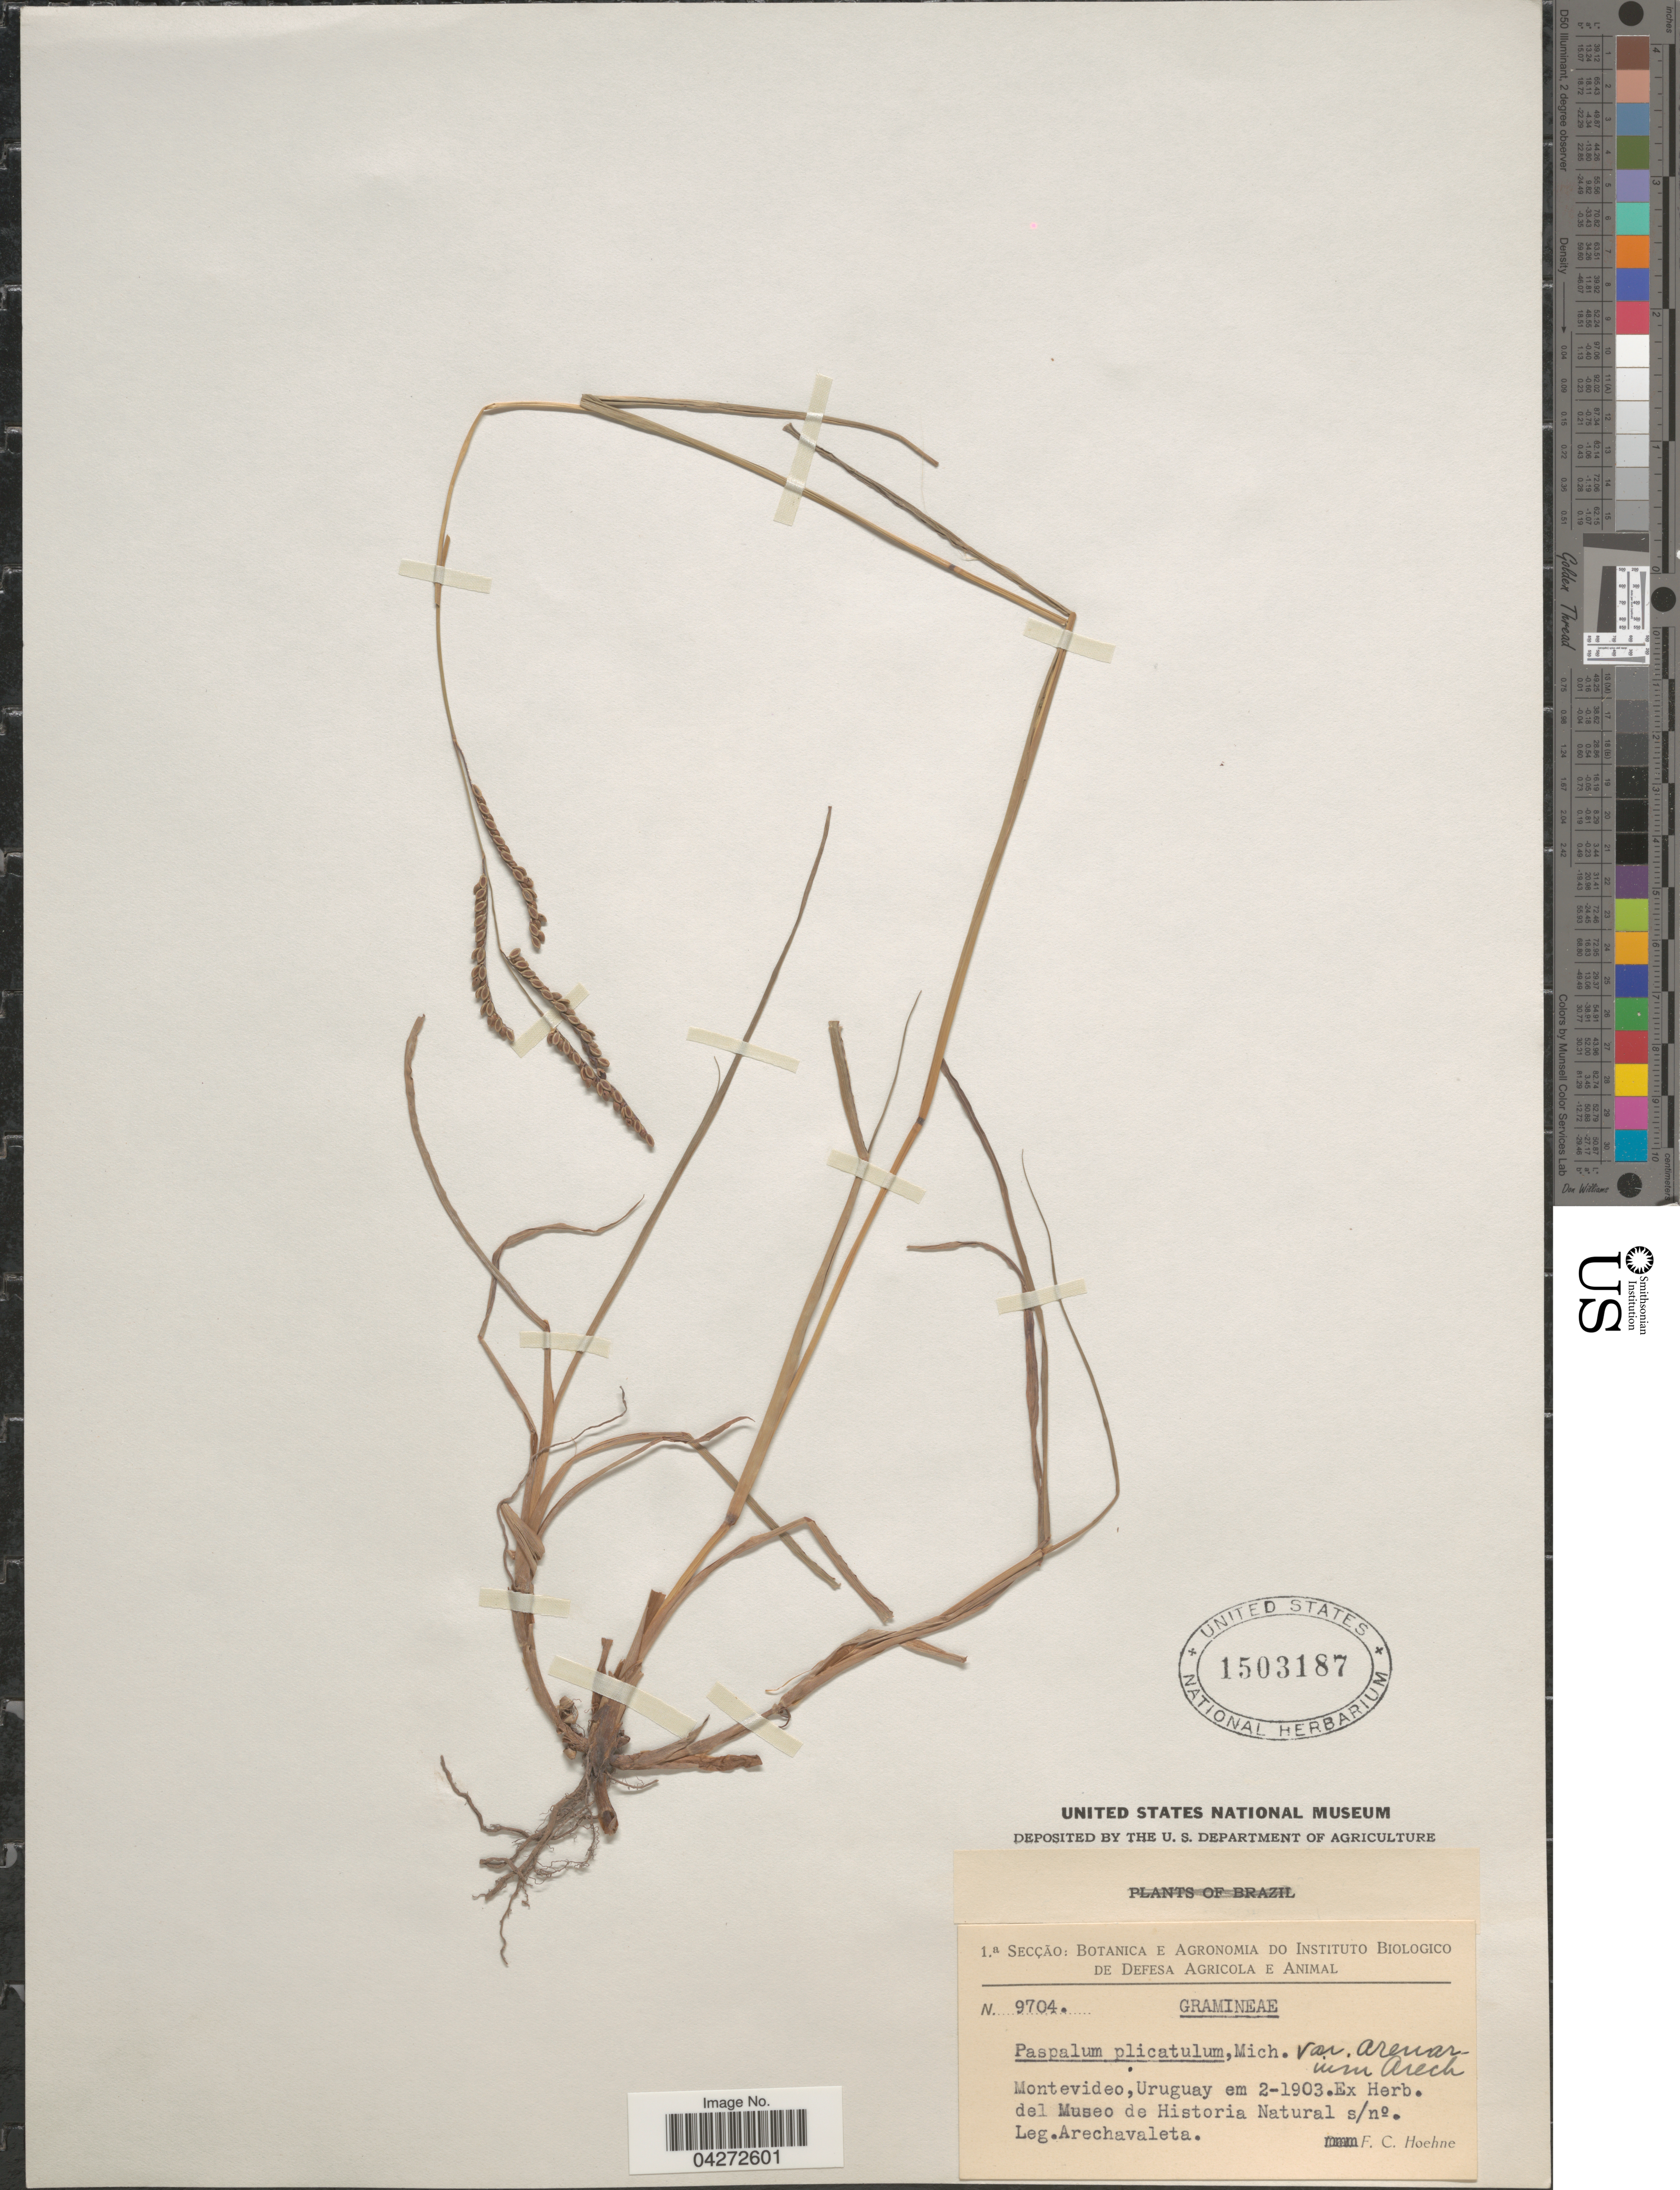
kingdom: Plantae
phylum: Tracheophyta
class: Liliopsida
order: Poales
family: Poaceae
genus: Paspalum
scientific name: Paspalum nicorae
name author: Parodi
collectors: Arechavaleta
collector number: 9704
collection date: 1903-02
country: Uruguay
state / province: Montevideo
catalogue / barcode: US 1503187